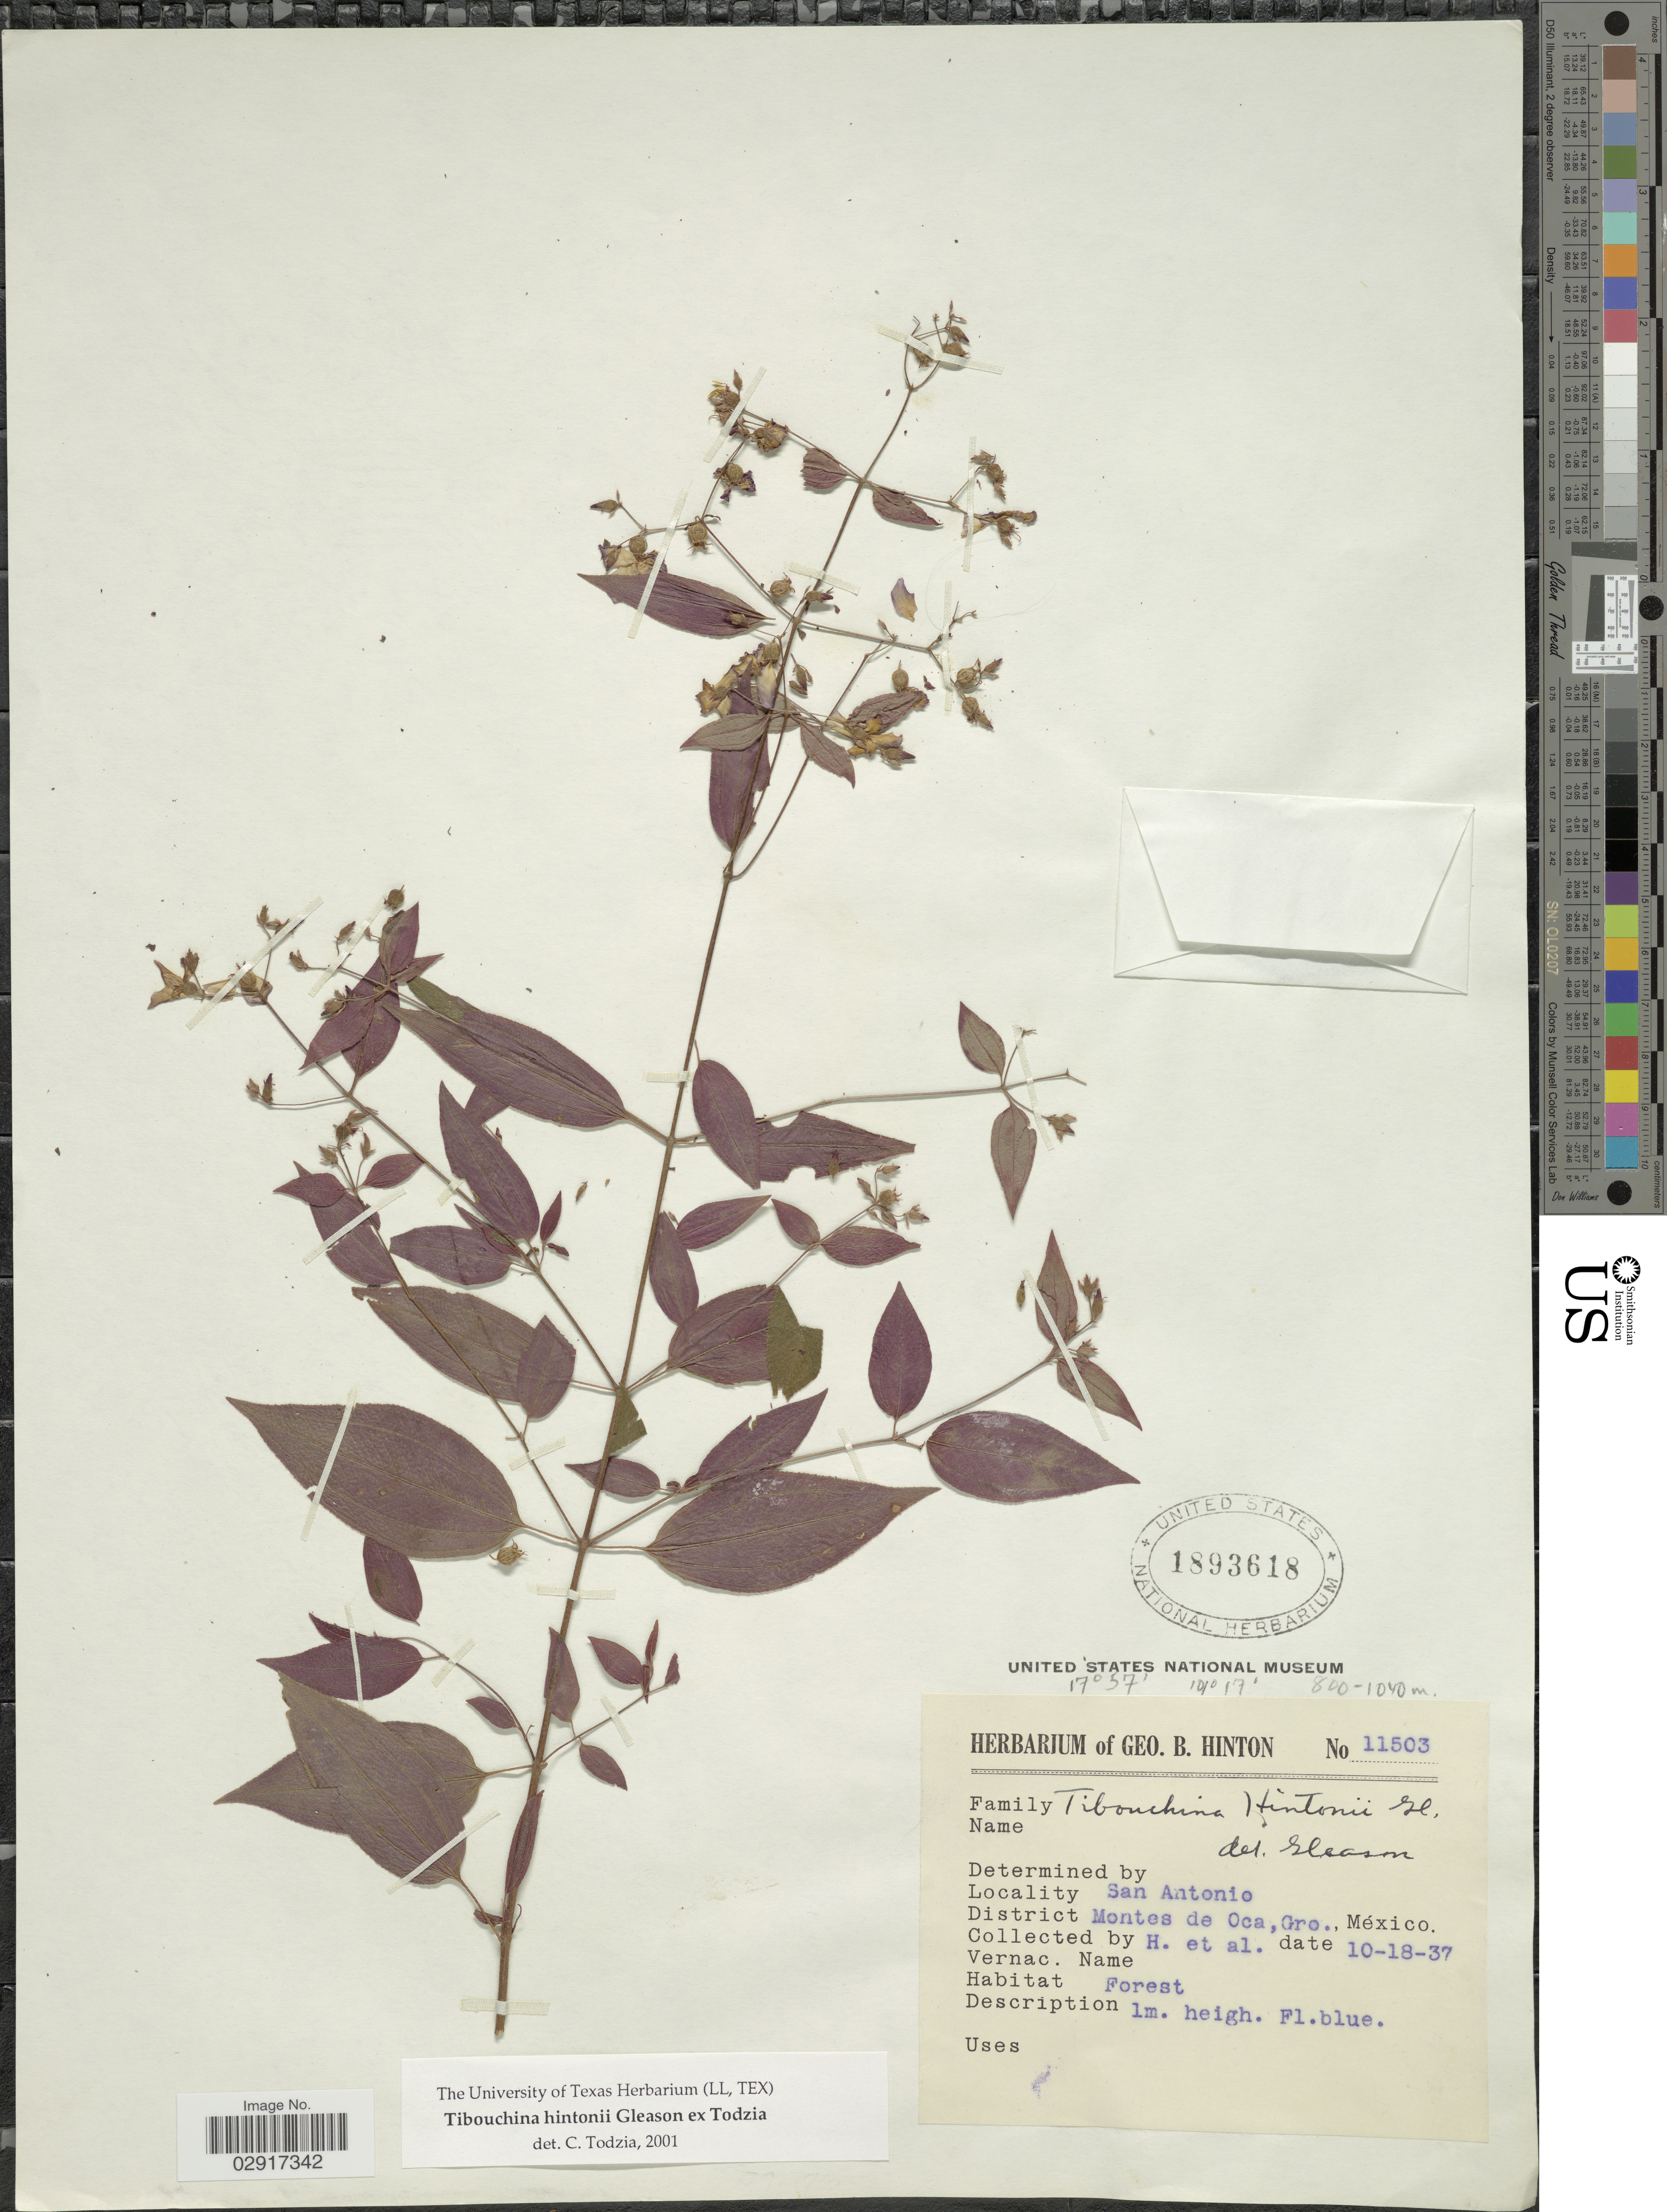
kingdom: Plantae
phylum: Tracheophyta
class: Magnoliopsida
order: Myrtales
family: Melastomataceae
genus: Chaetogastra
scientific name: Chaetogastra hintonii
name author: (Gleason ex Todzia) P.J.F. Guim. & Michelang.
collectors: G. B. Hinton & et al.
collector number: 11503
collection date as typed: Transcribed d/m/y: 18/10/37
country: Mexico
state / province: Guerrero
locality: San Antonio. District Montes de Oca, Gro.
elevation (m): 800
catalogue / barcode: US 1893618